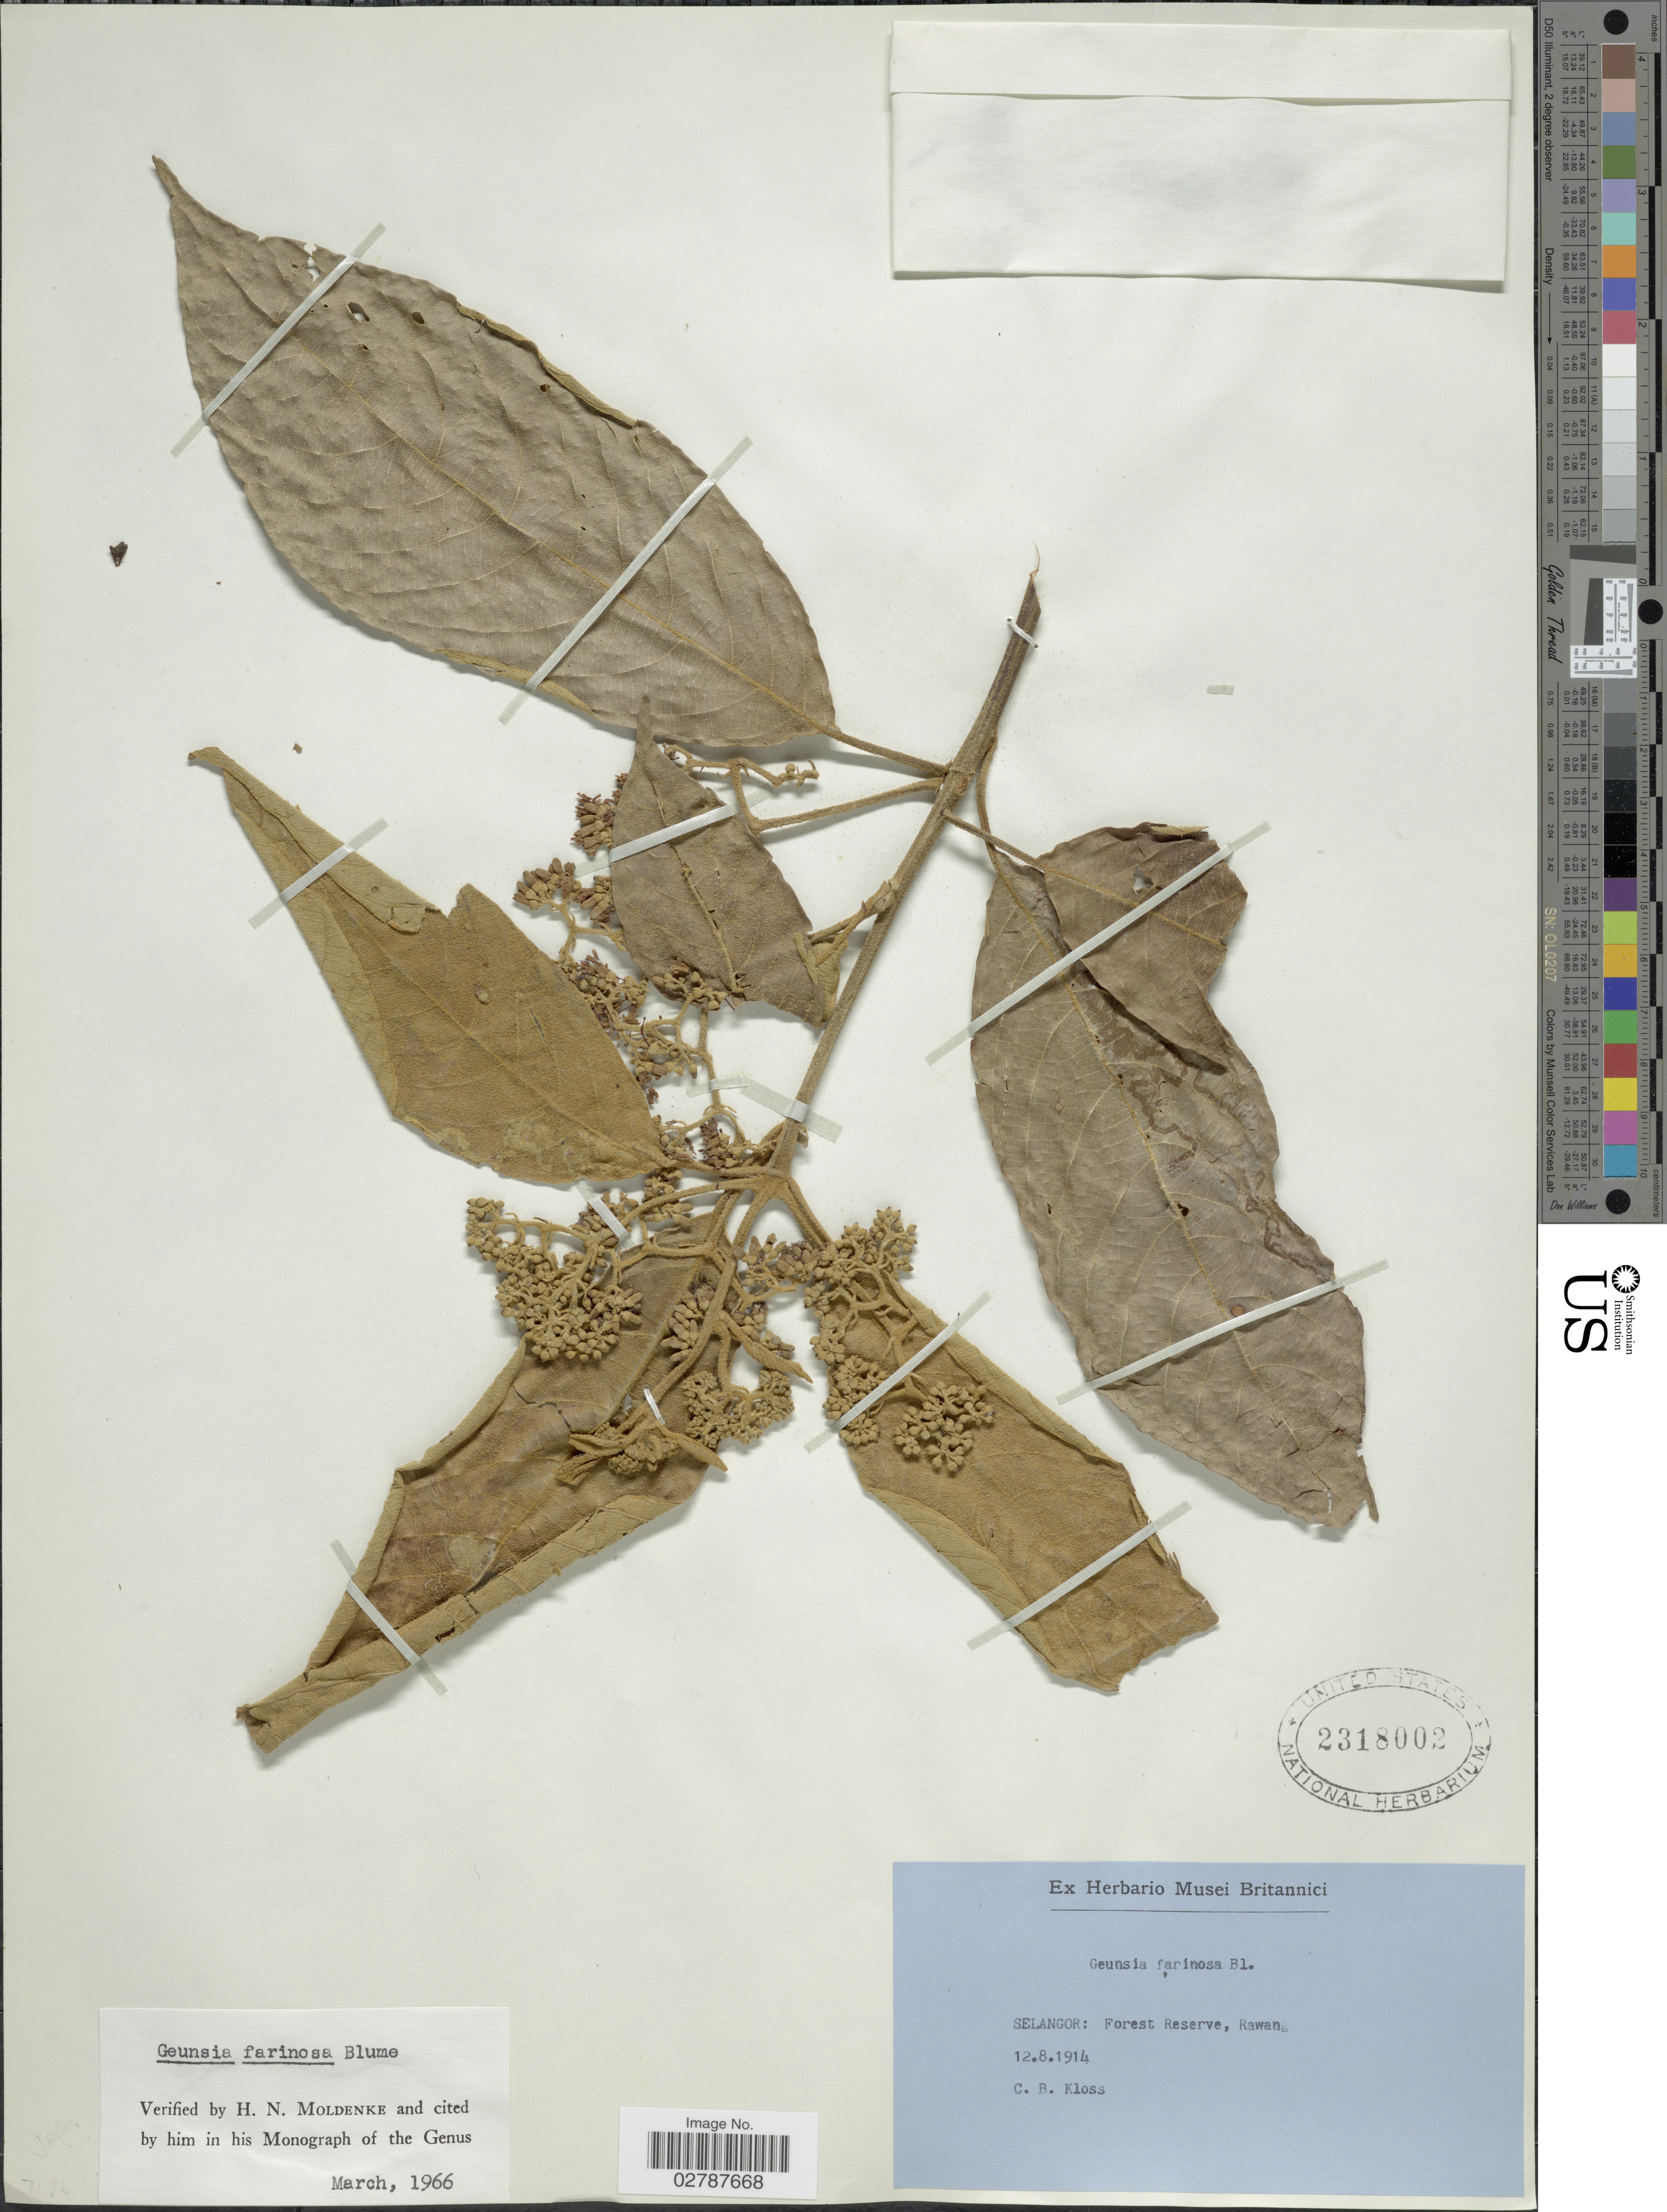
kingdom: Plantae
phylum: Tracheophyta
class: Magnoliopsida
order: Lamiales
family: Lamiaceae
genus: Callicarpa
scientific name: Callicarpa farinosa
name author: Roxb. ex C.B. Clarke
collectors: C. Kloss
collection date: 1914-08-12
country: Malaysia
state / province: Selangor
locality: Forest Reserve, Rawan.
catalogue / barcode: US 2318002